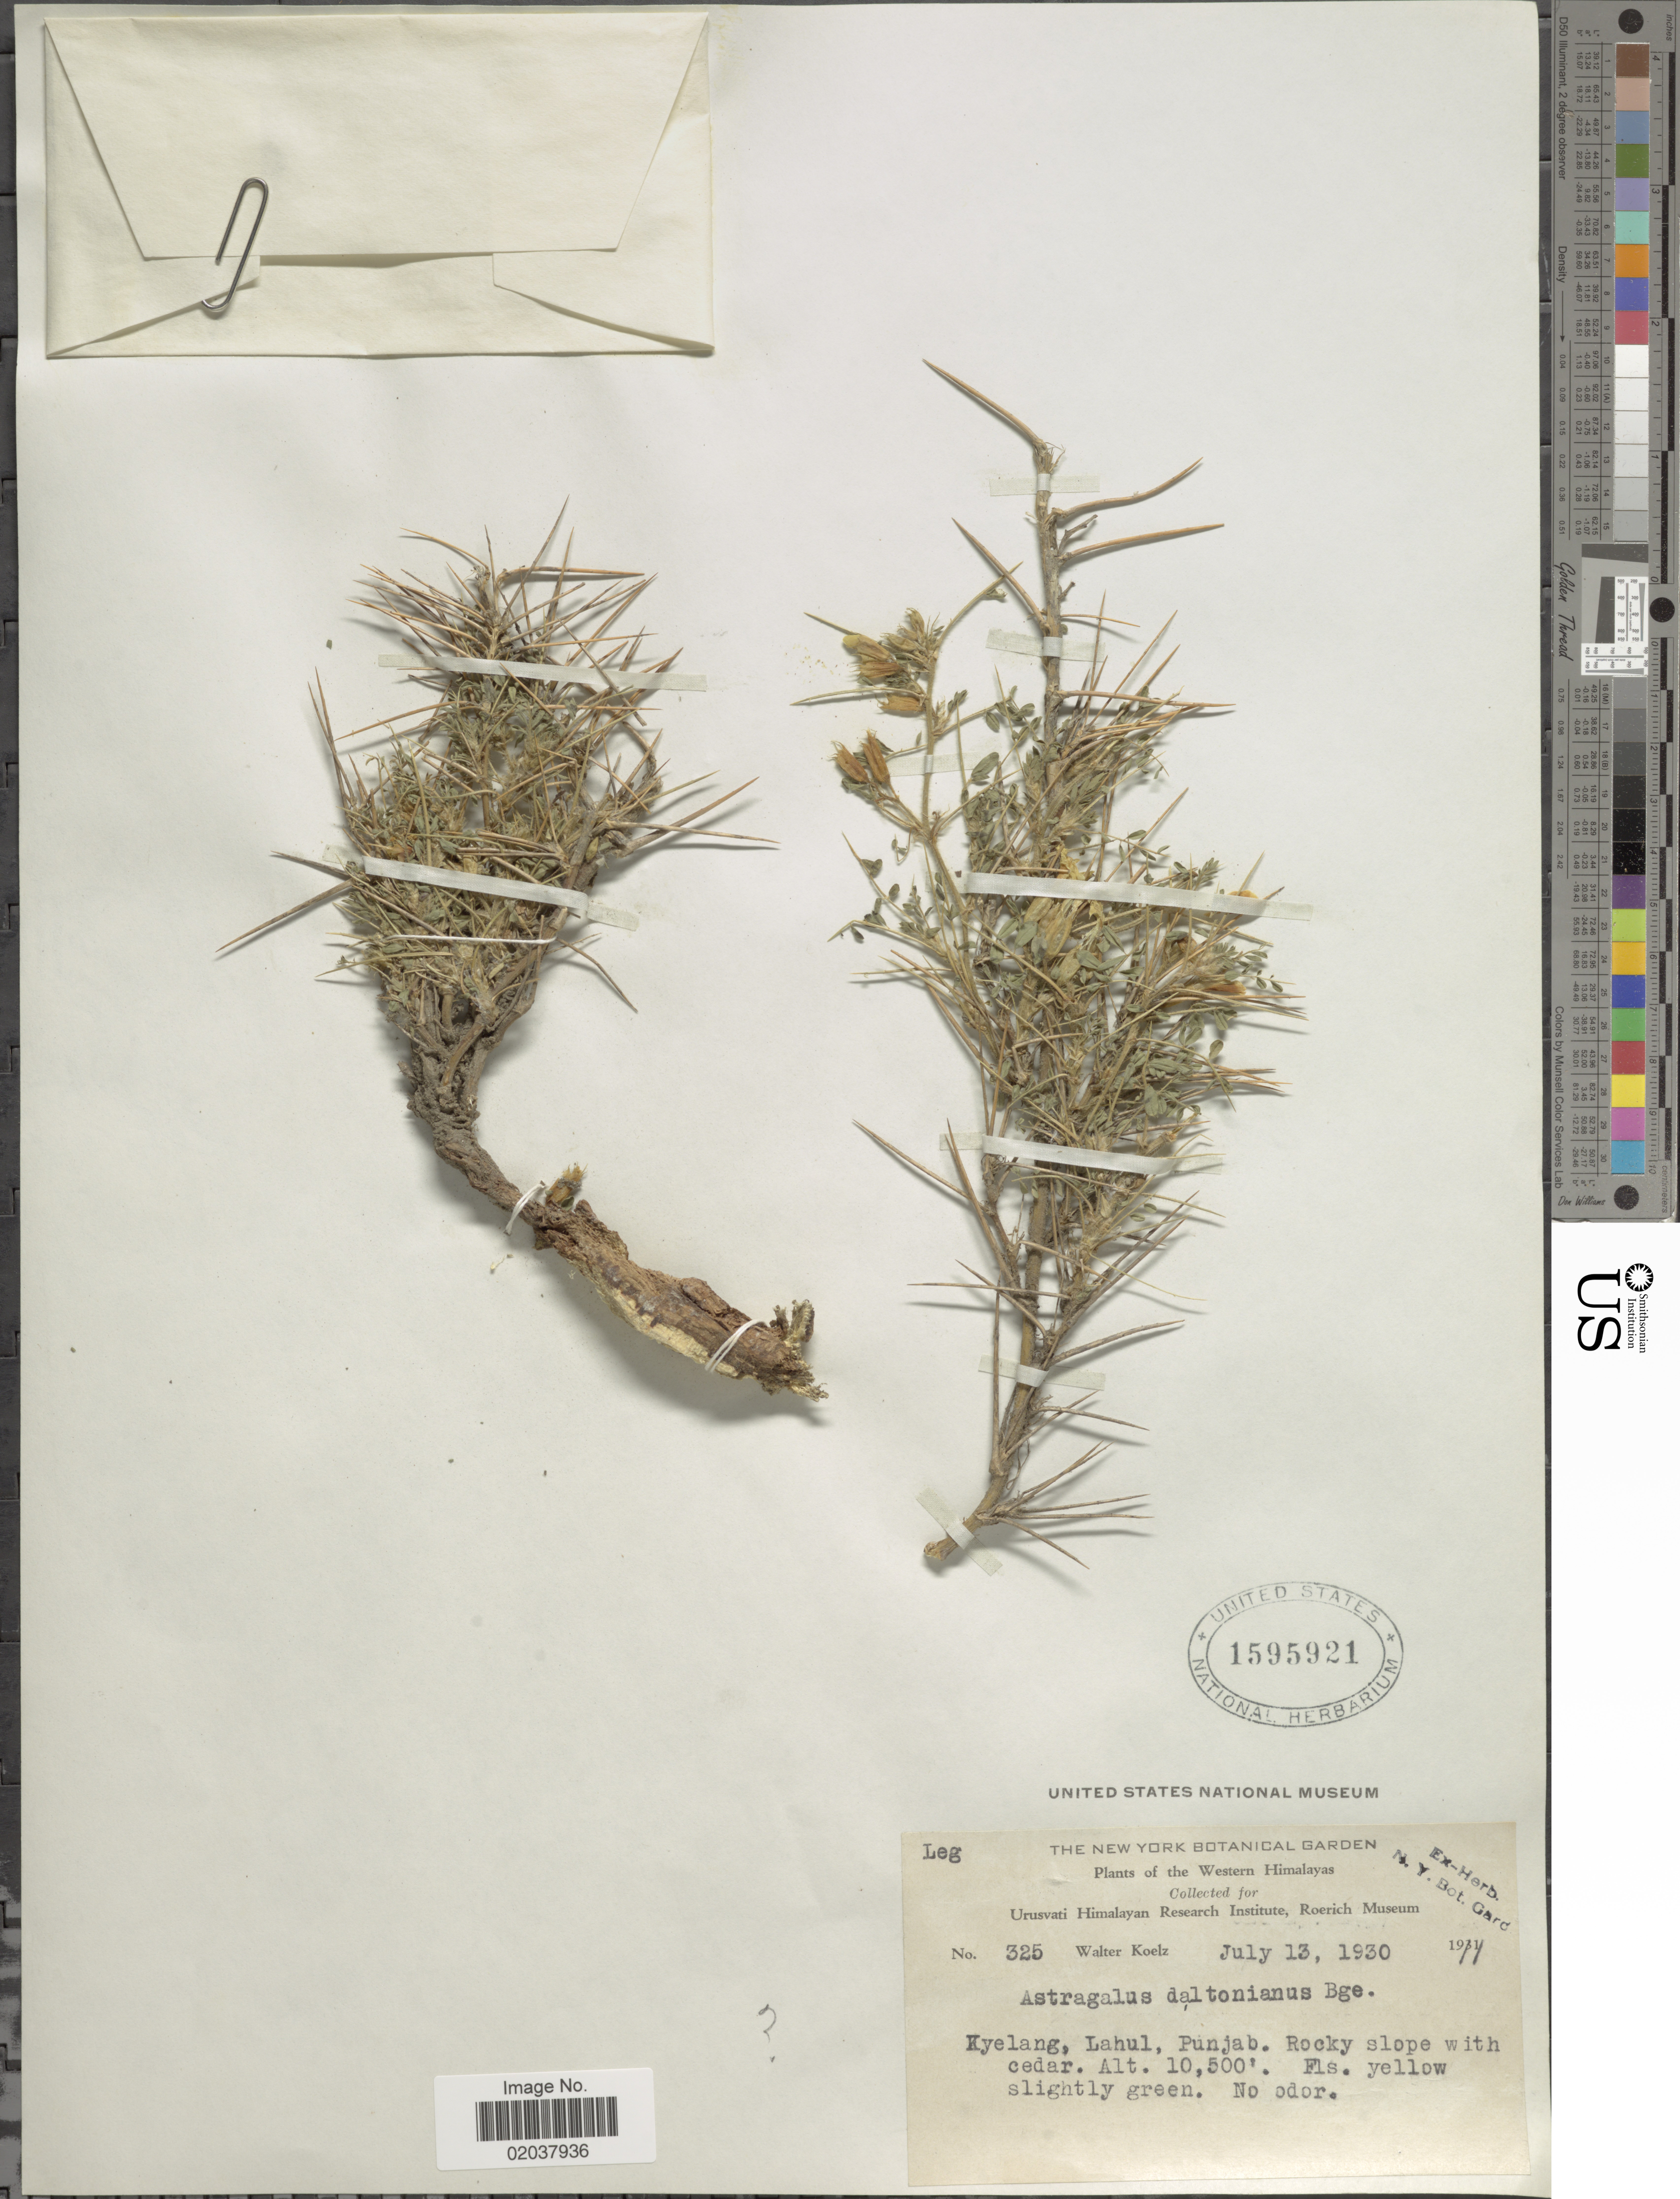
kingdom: Plantae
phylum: Tracheophyta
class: Magnoliopsida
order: Fabales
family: Fabaceae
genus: Astragalus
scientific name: Astragalus daltonianus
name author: Bunge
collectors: W. N. Koelz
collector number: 325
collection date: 1930-07-13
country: India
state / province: Punjab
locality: Western Himalayas. Kyelang, Lahul, Punjab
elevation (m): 3200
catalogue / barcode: US 1595921